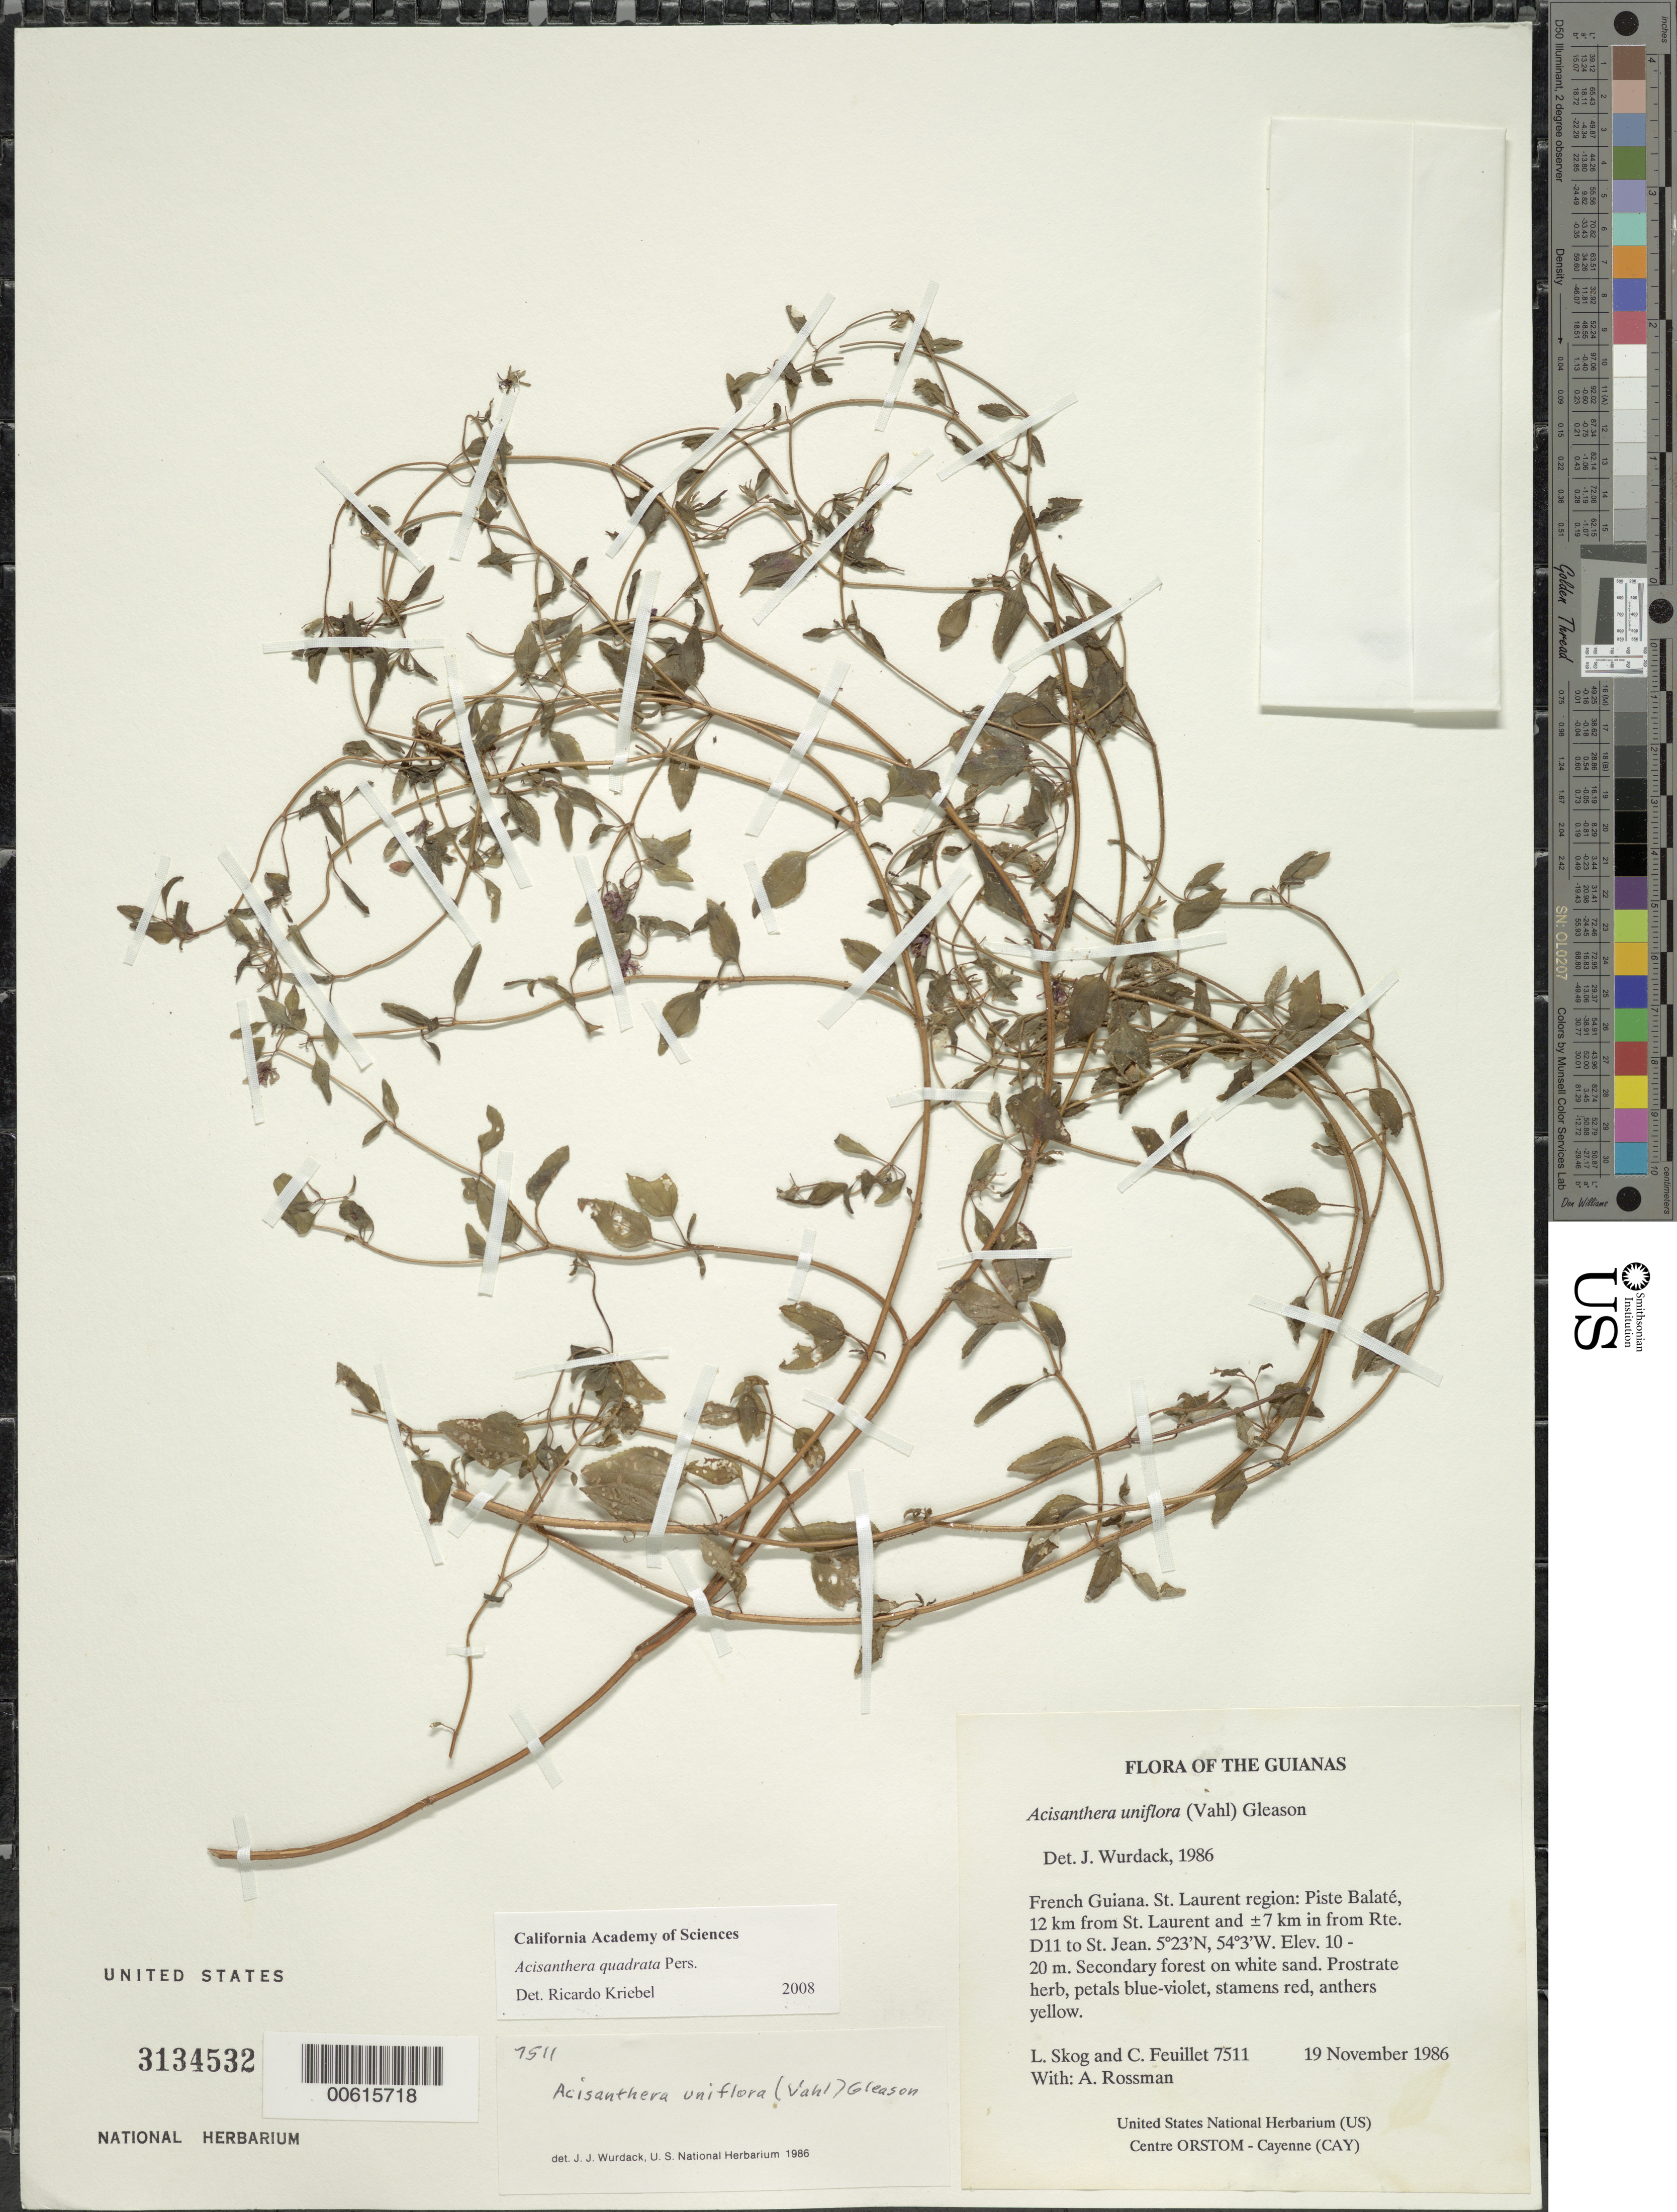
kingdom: Plantae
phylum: Tracheophyta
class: Magnoliopsida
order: Myrtales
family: Melastomataceae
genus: Acisanthera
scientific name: Acisanthera uniflora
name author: (Vahl) Gleason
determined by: Nunes da Silva, Diego, (RB), Jardim Botanico do Rio de Janeiro - Herbario (BRAZIL)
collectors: L. E. Skog, C. Feuillet & A. Rossman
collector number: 7511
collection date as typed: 19 November 1986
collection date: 1986-11-19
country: French Guiana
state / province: Saint-Laurent-du-Maroni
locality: Piste Balaté, 12 km from St. Laurent and ±7 km in from Rte. D11 to St. Jean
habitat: Secondary forest on white sand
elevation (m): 10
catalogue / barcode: US 3134532